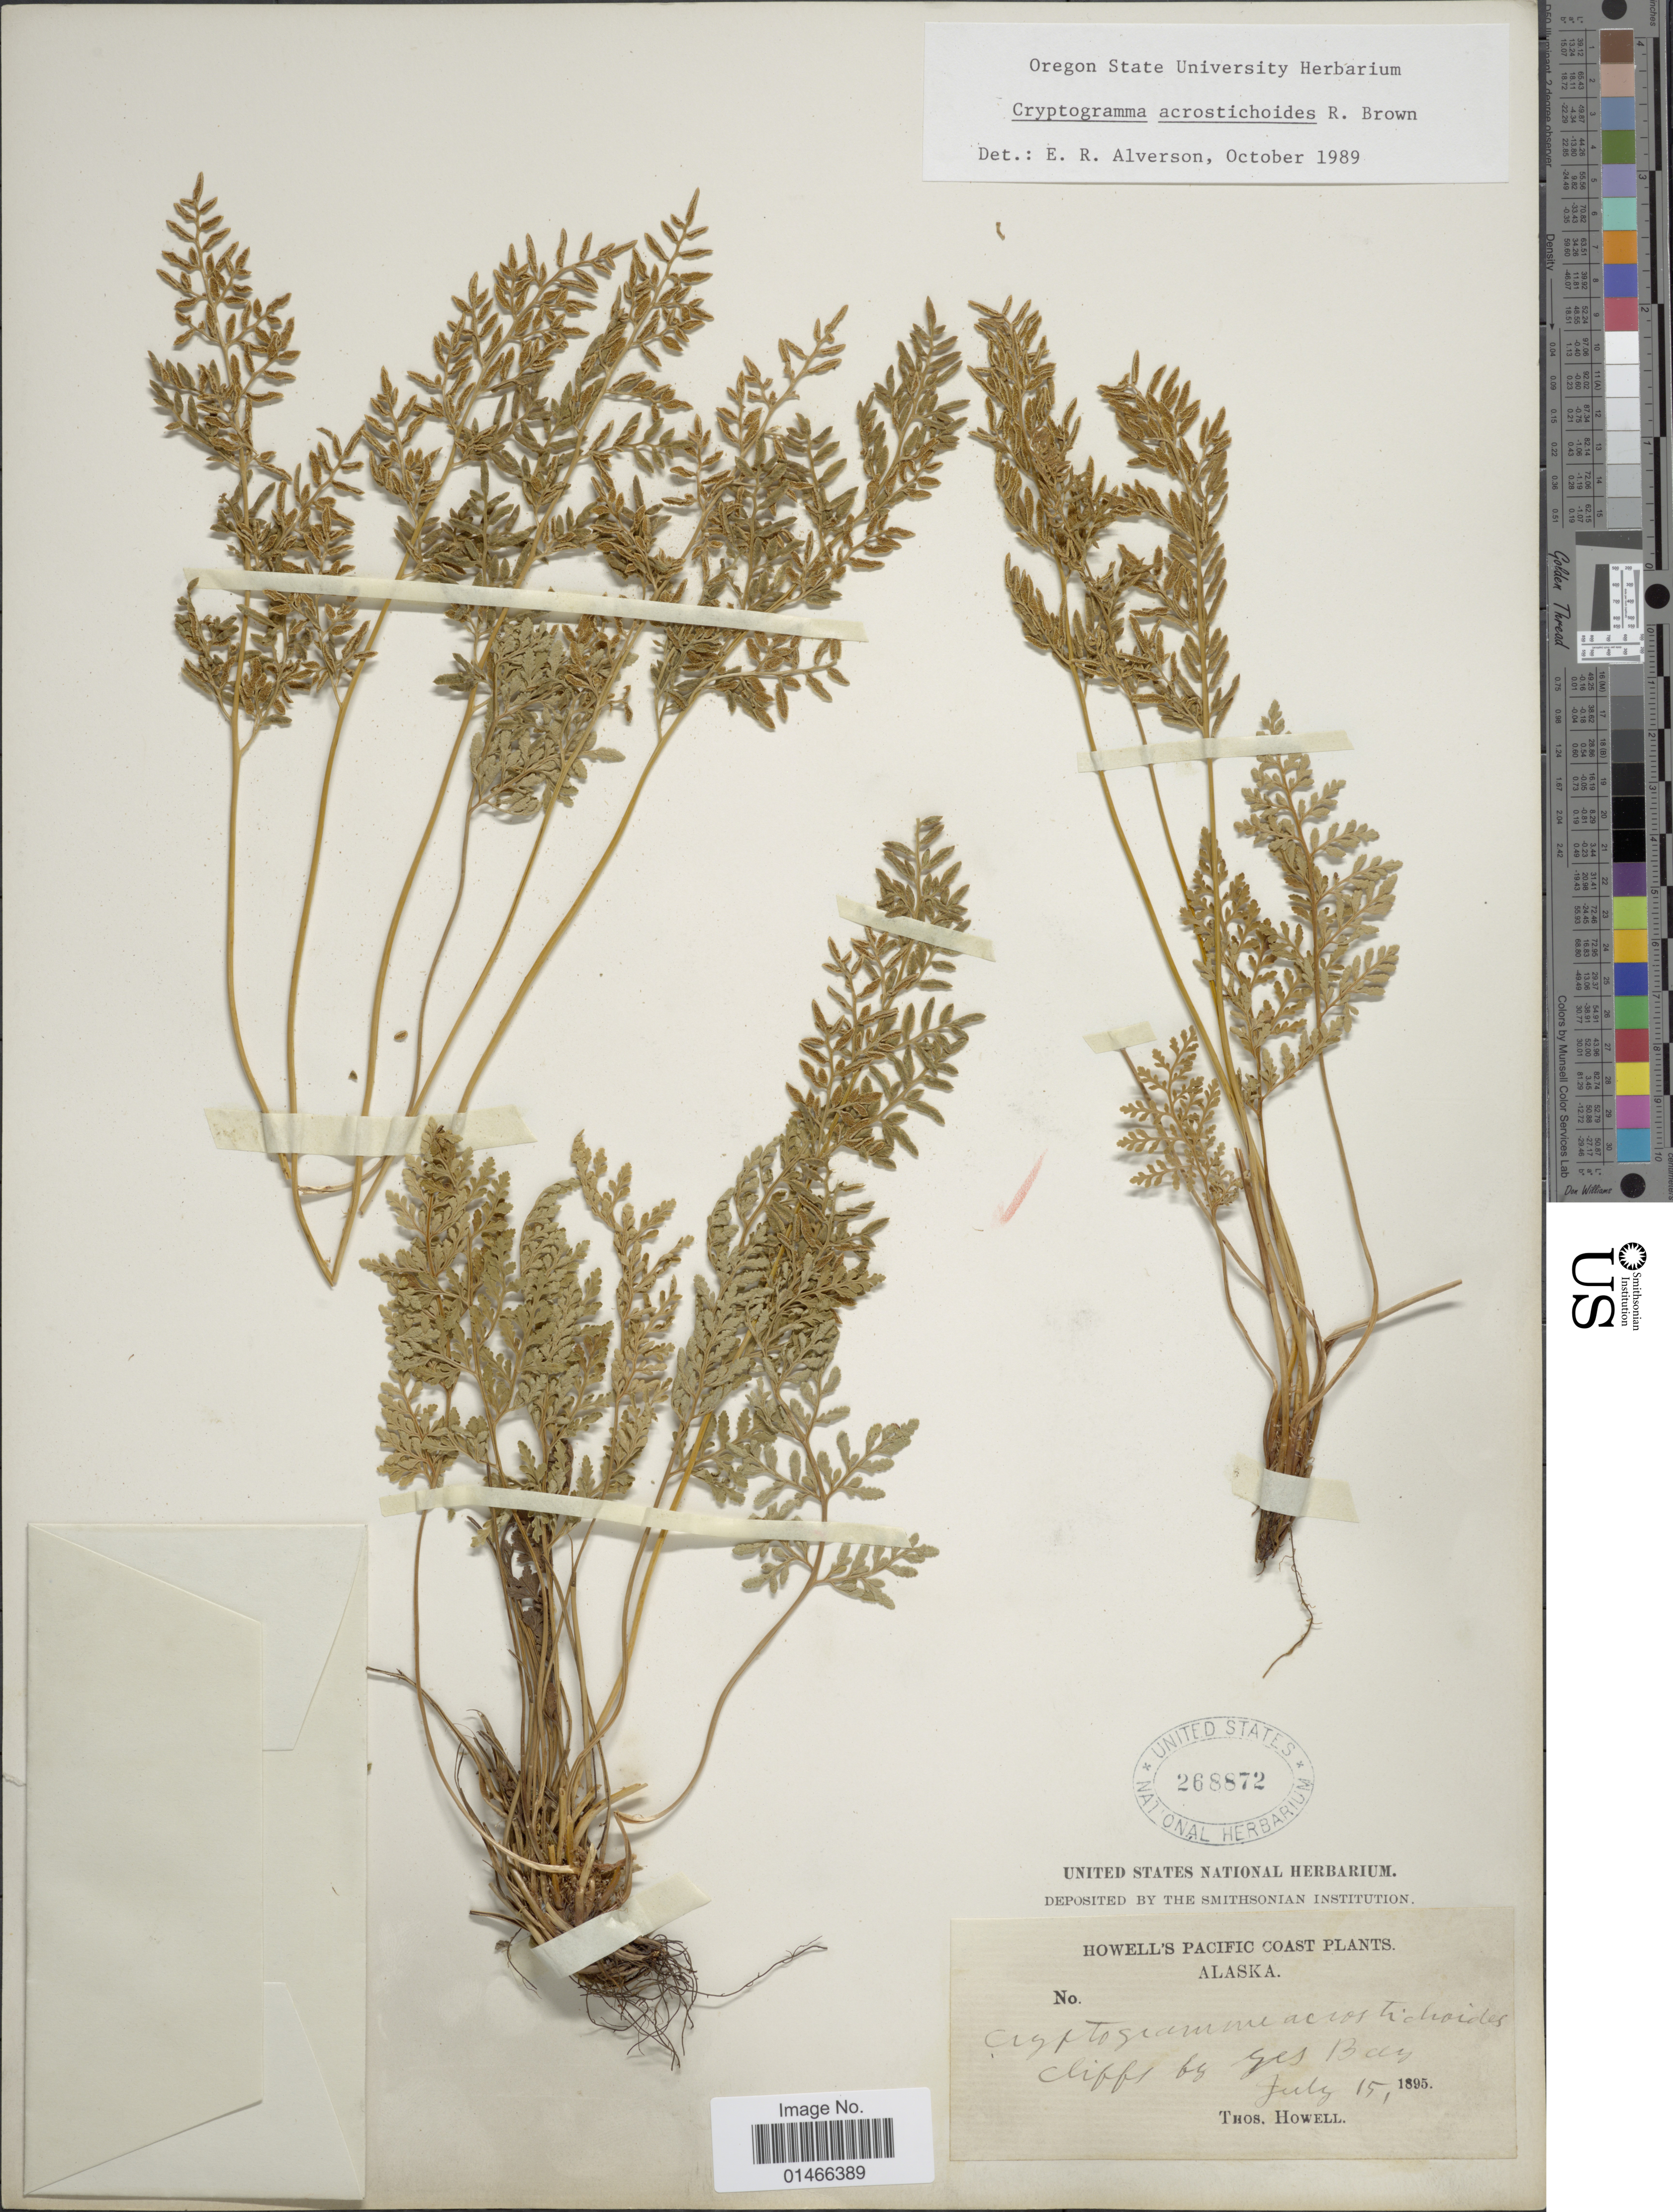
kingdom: Plantae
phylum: Tracheophyta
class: Polypodiopsida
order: Polypodiales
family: Pteridaceae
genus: Cryptogramma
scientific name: Cryptogramma acrostichoides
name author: R. Br.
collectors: T. Howell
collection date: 1895-07-15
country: United States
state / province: Alaska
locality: Cliffs by Yes Bay. Howell's Pacific Coast Plants.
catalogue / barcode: US 268872